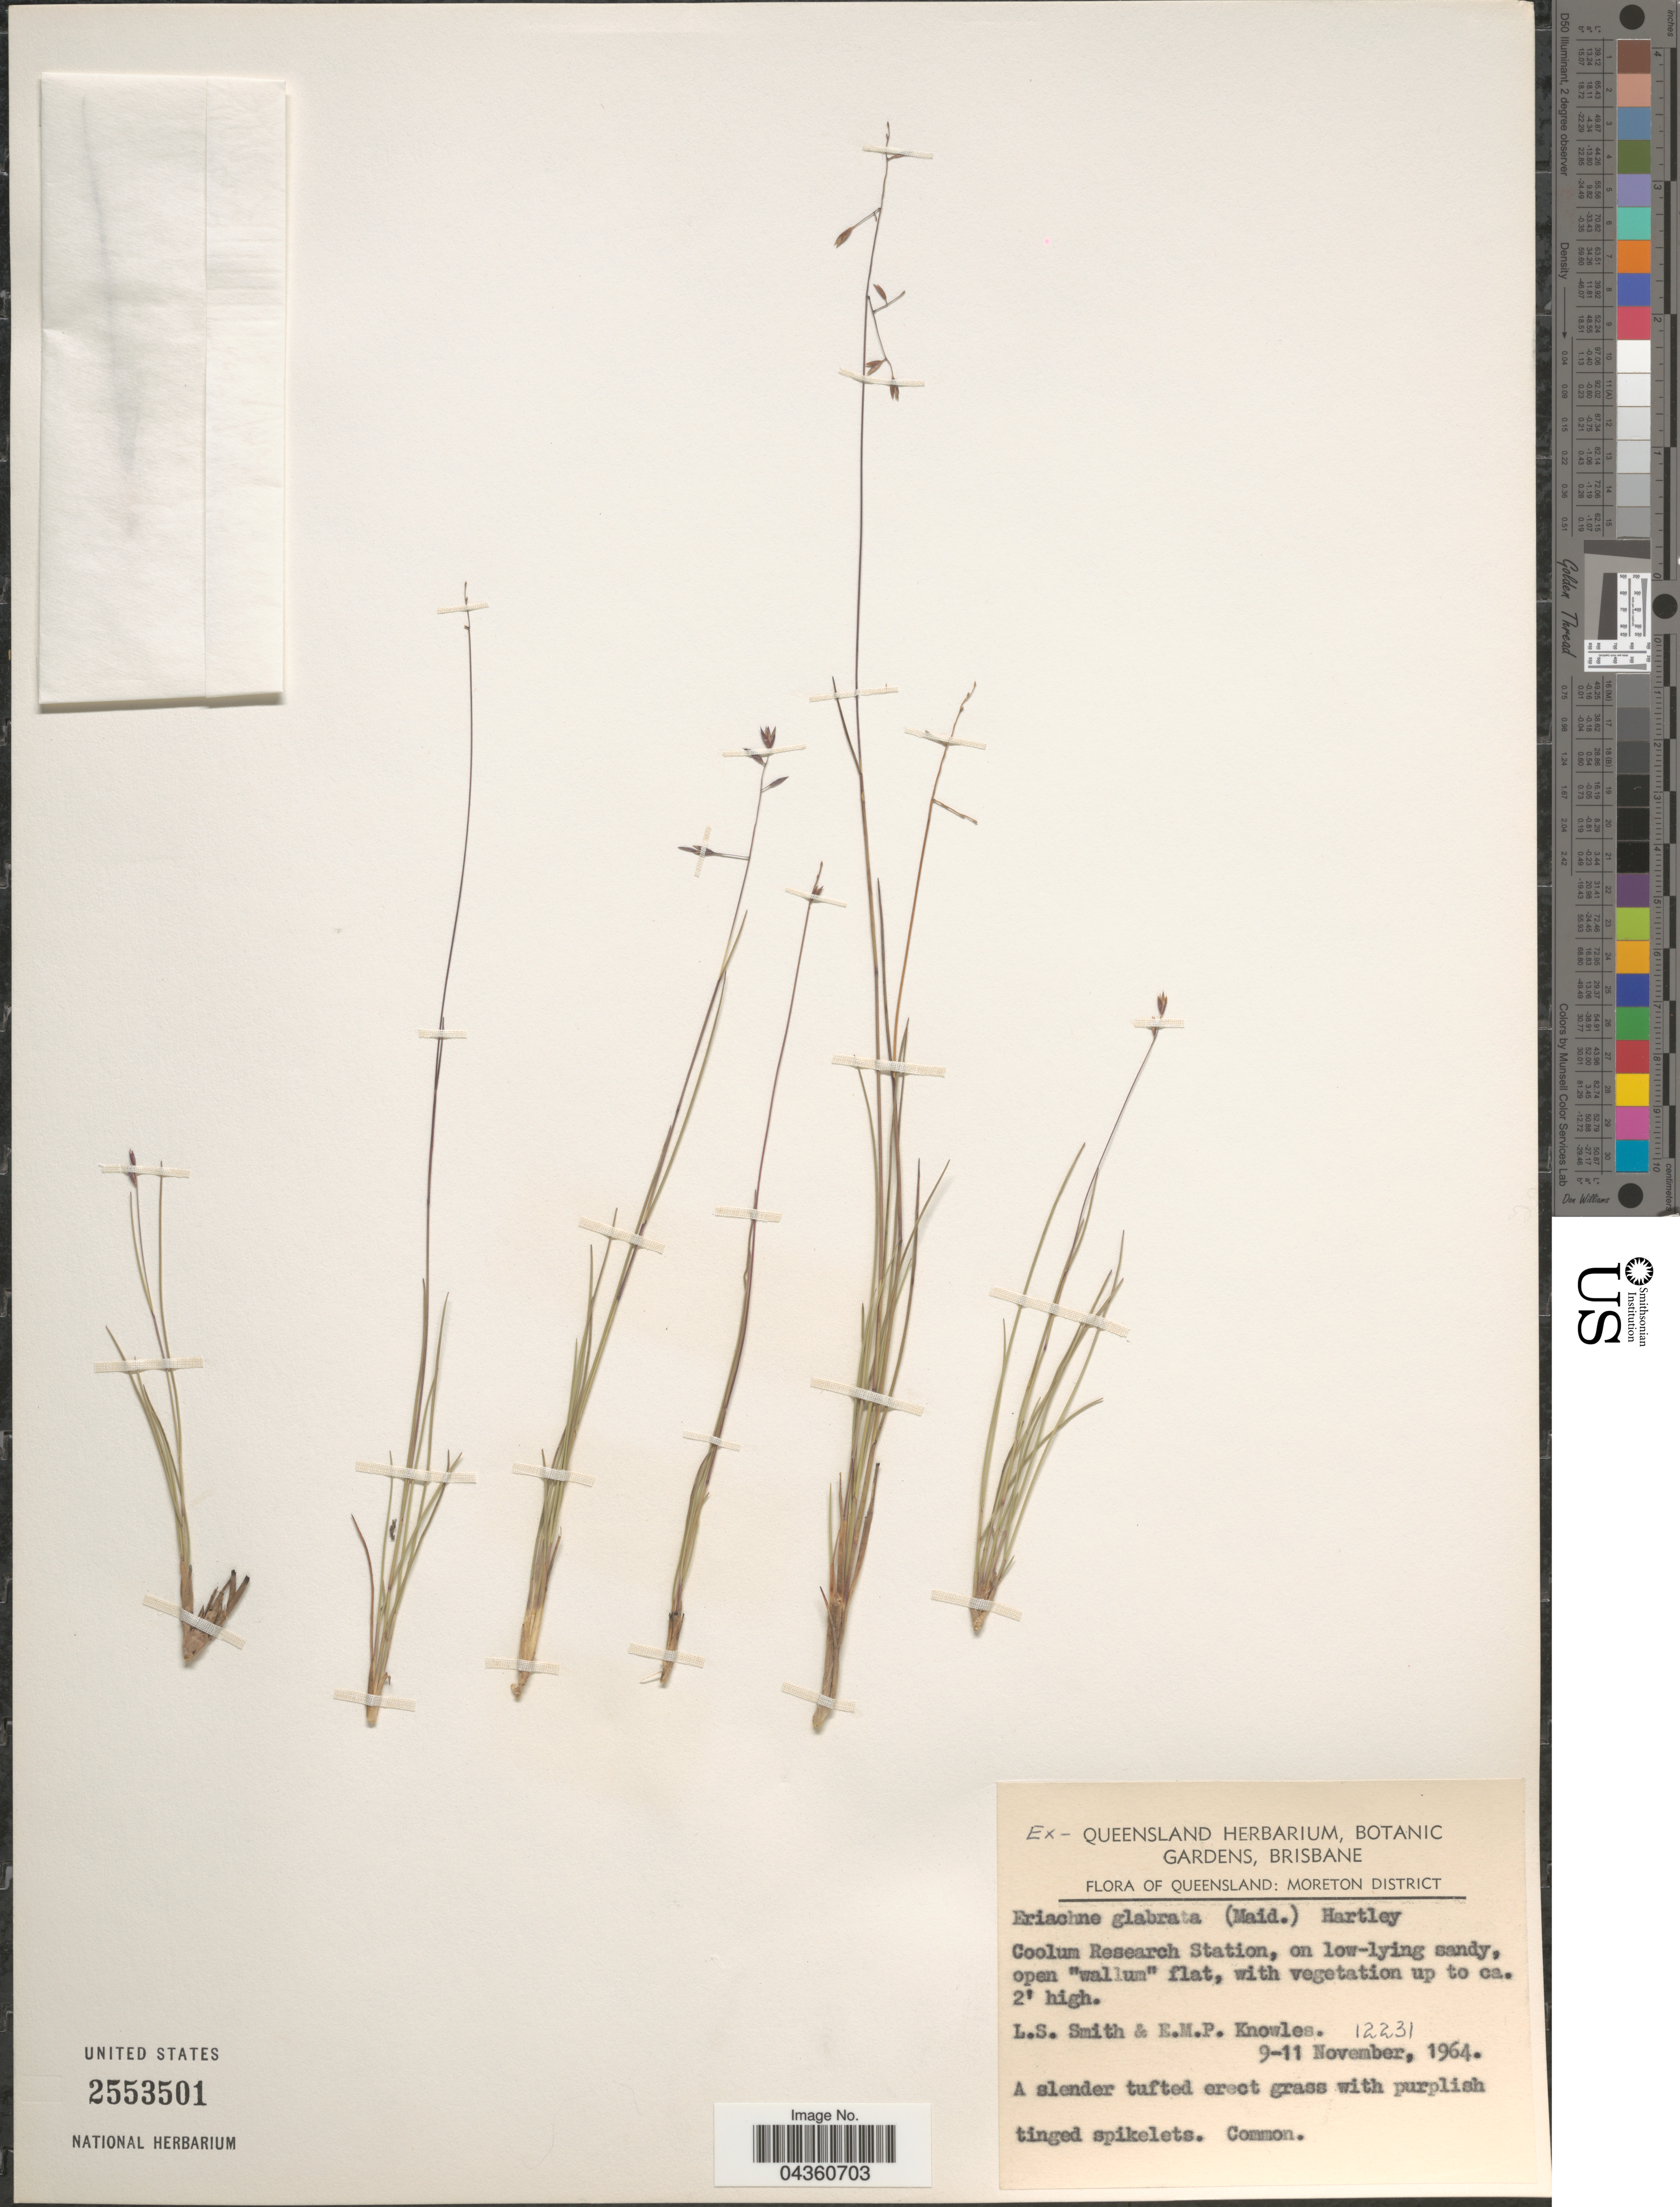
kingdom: Plantae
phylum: Tracheophyta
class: Liliopsida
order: Poales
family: Poaceae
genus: Eriachne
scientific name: Eriachne glabrata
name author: (Maiden) Hartley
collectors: L. Smith & E. Knowles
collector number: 12231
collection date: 1964-11-09/1964-11-11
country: Australia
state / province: Queensland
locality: Moreton District. Coolum Research Station.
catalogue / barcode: US 2553501